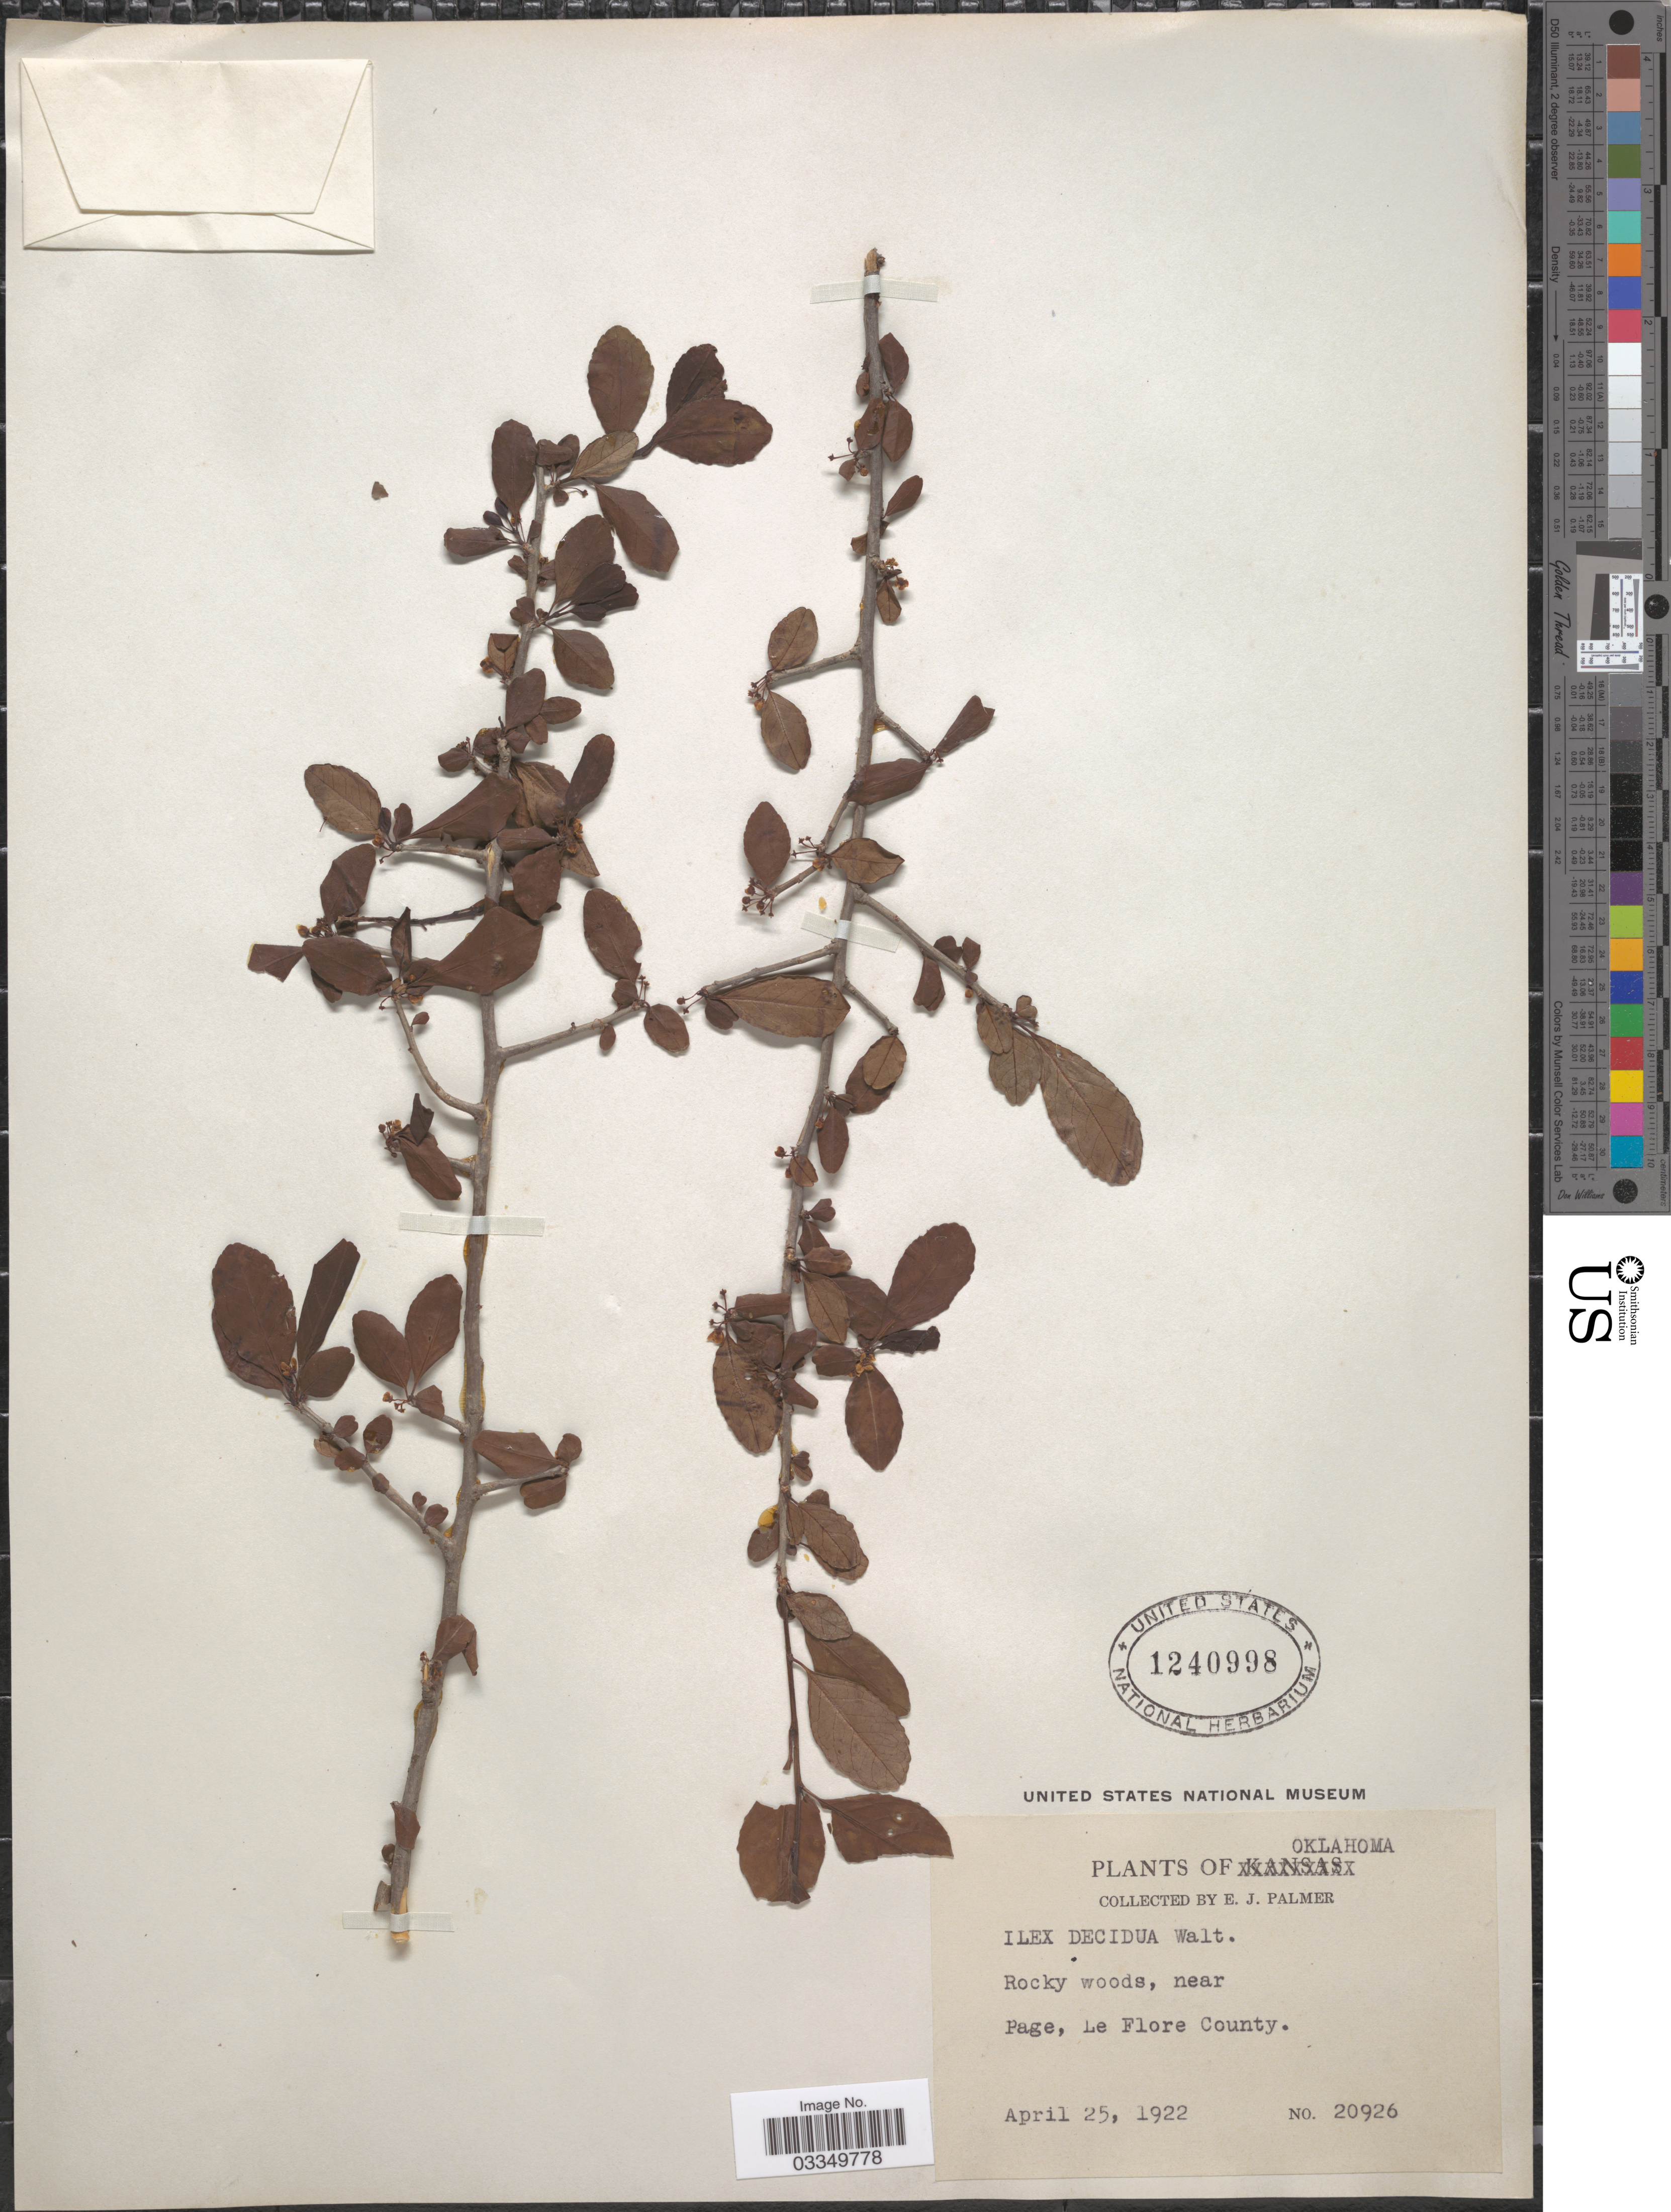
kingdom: Plantae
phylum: Tracheophyta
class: Magnoliopsida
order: Aquifoliales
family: Aquifoliaceae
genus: Ilex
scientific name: Ilex decidua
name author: Walter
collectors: E. J. Palmer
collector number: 20926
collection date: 1922-04-25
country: United States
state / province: Oklahoma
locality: Near Page, Le Flore County.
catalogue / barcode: US 1240998